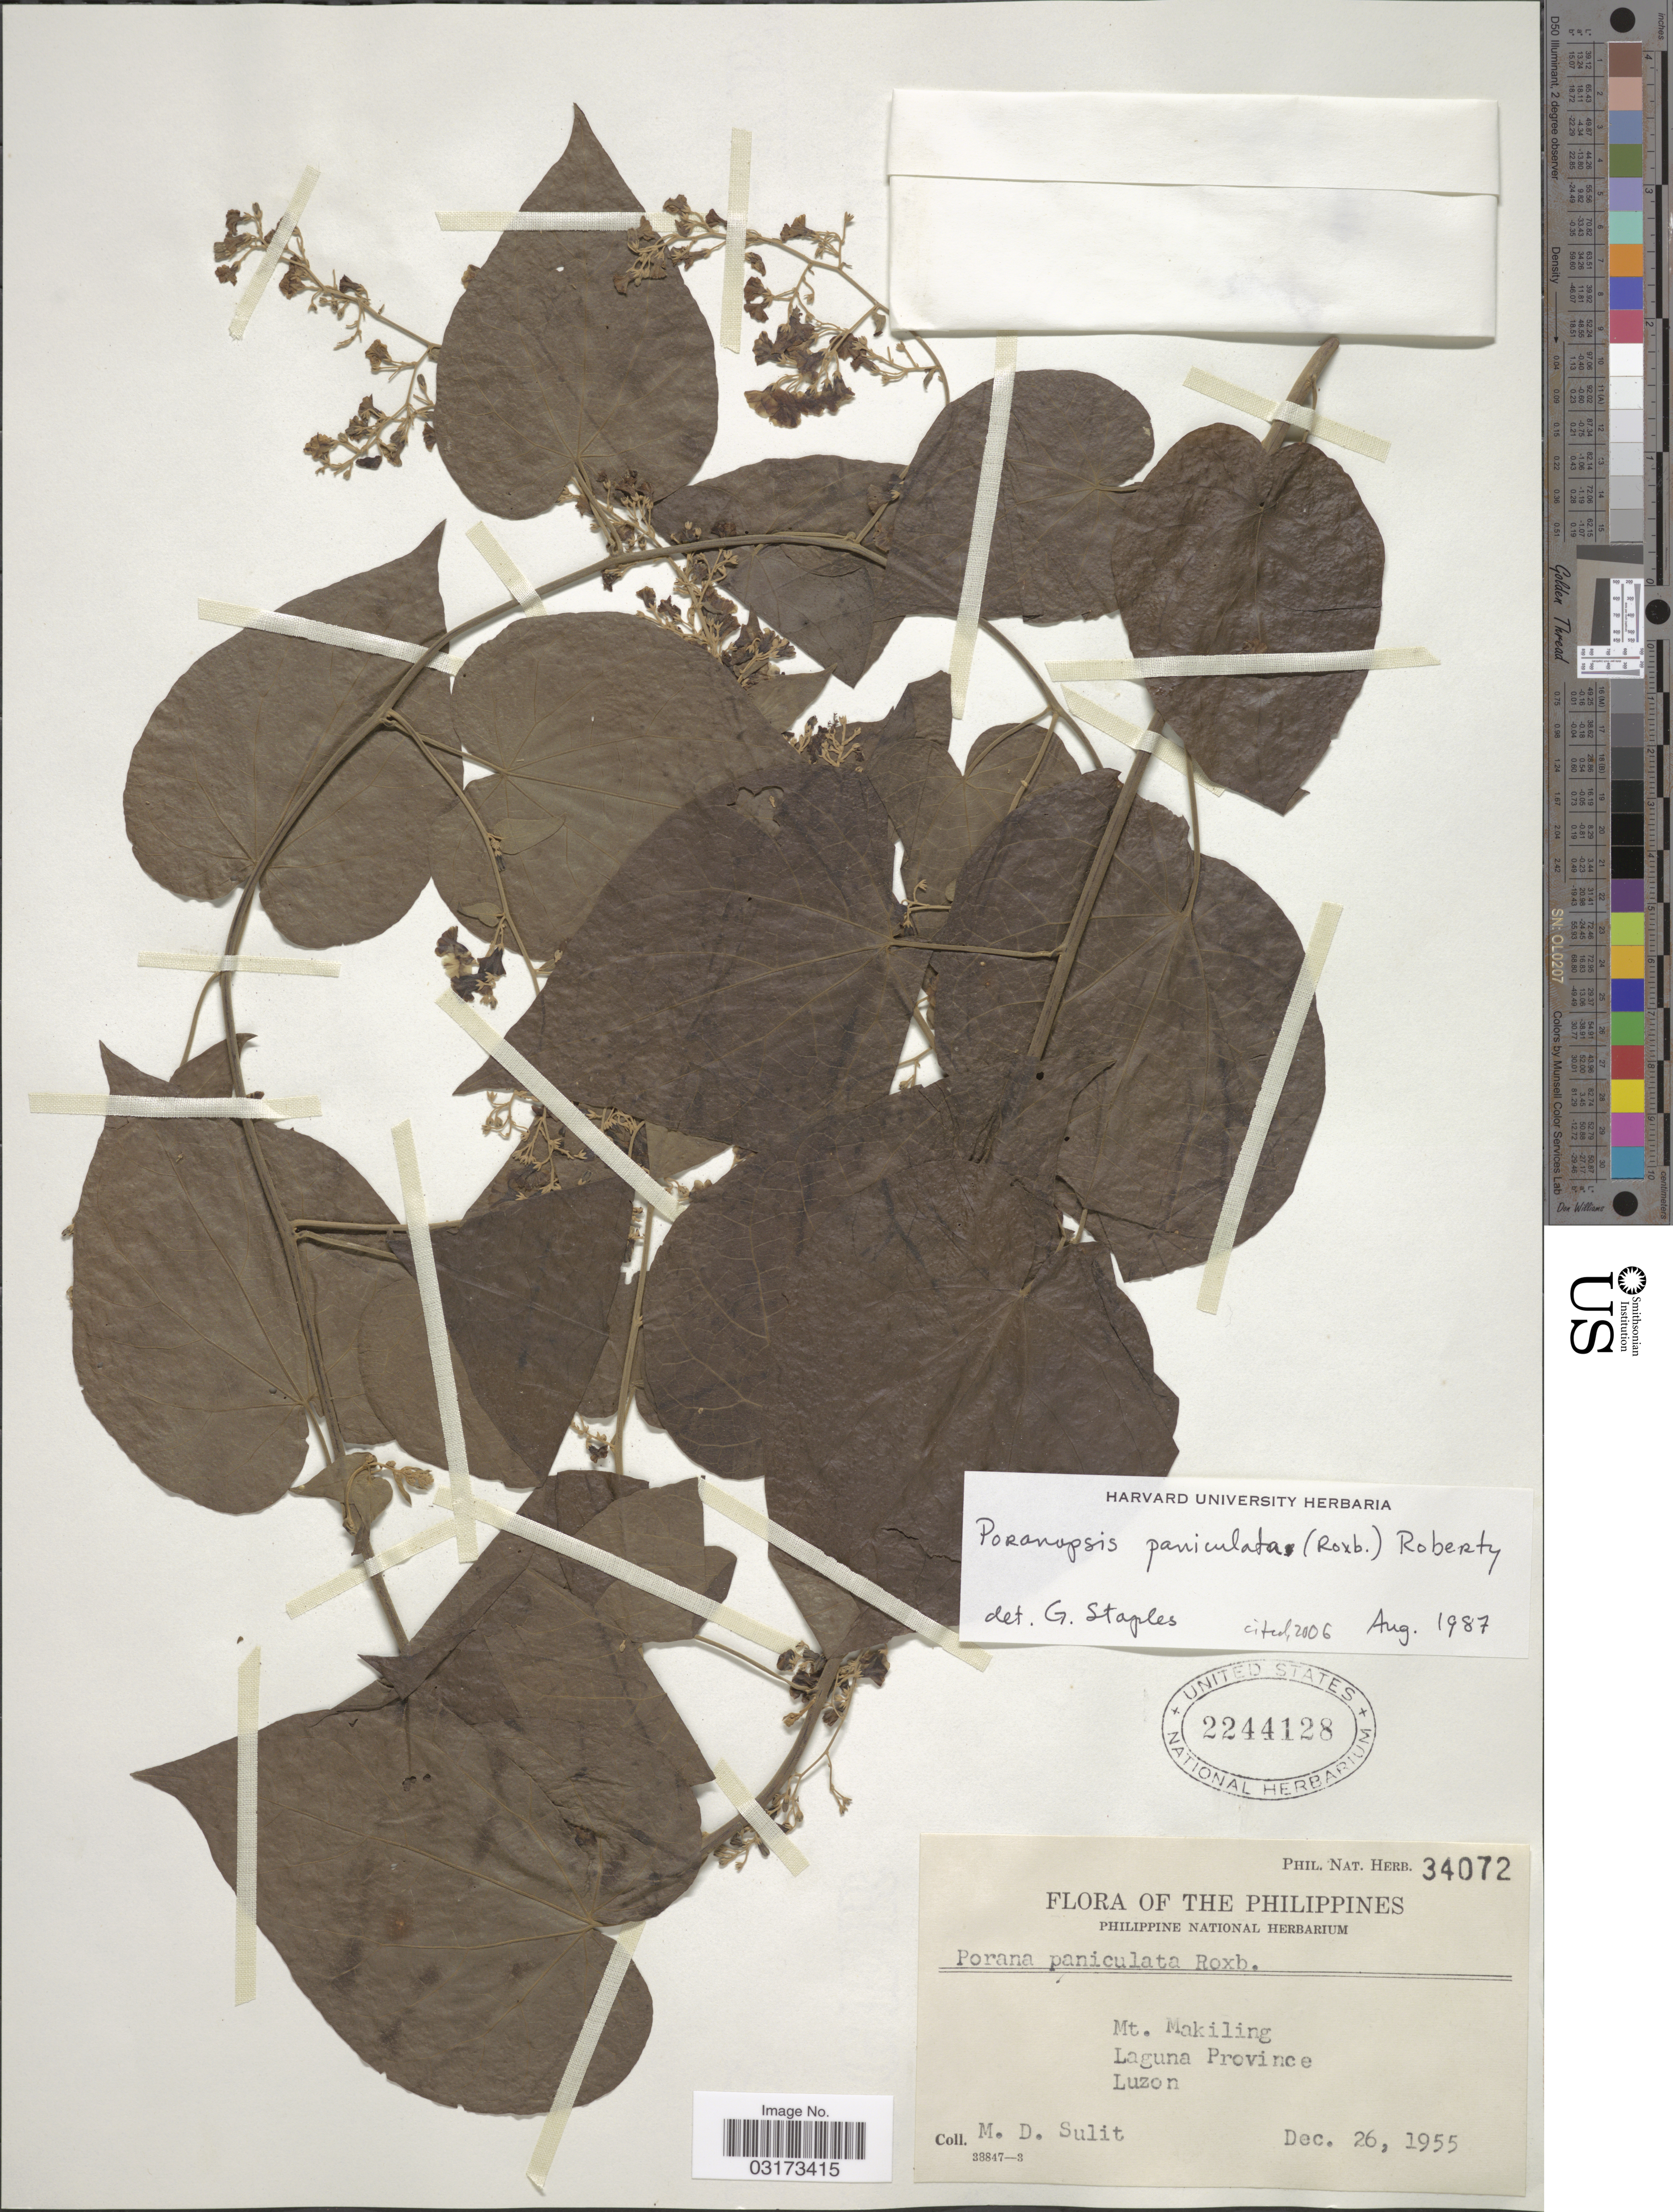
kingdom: Plantae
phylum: Tracheophyta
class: Magnoliopsida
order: Solanales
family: Convolvulaceae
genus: Poranopsis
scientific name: Poranopsis paniculata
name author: (Roxb.) Roberty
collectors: M. Sulit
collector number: Phil. Nat. Herb. 34072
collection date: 1955-12-26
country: Philippines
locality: Mt. Makiling. Laguna Province. Luzon.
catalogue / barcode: US 2244128